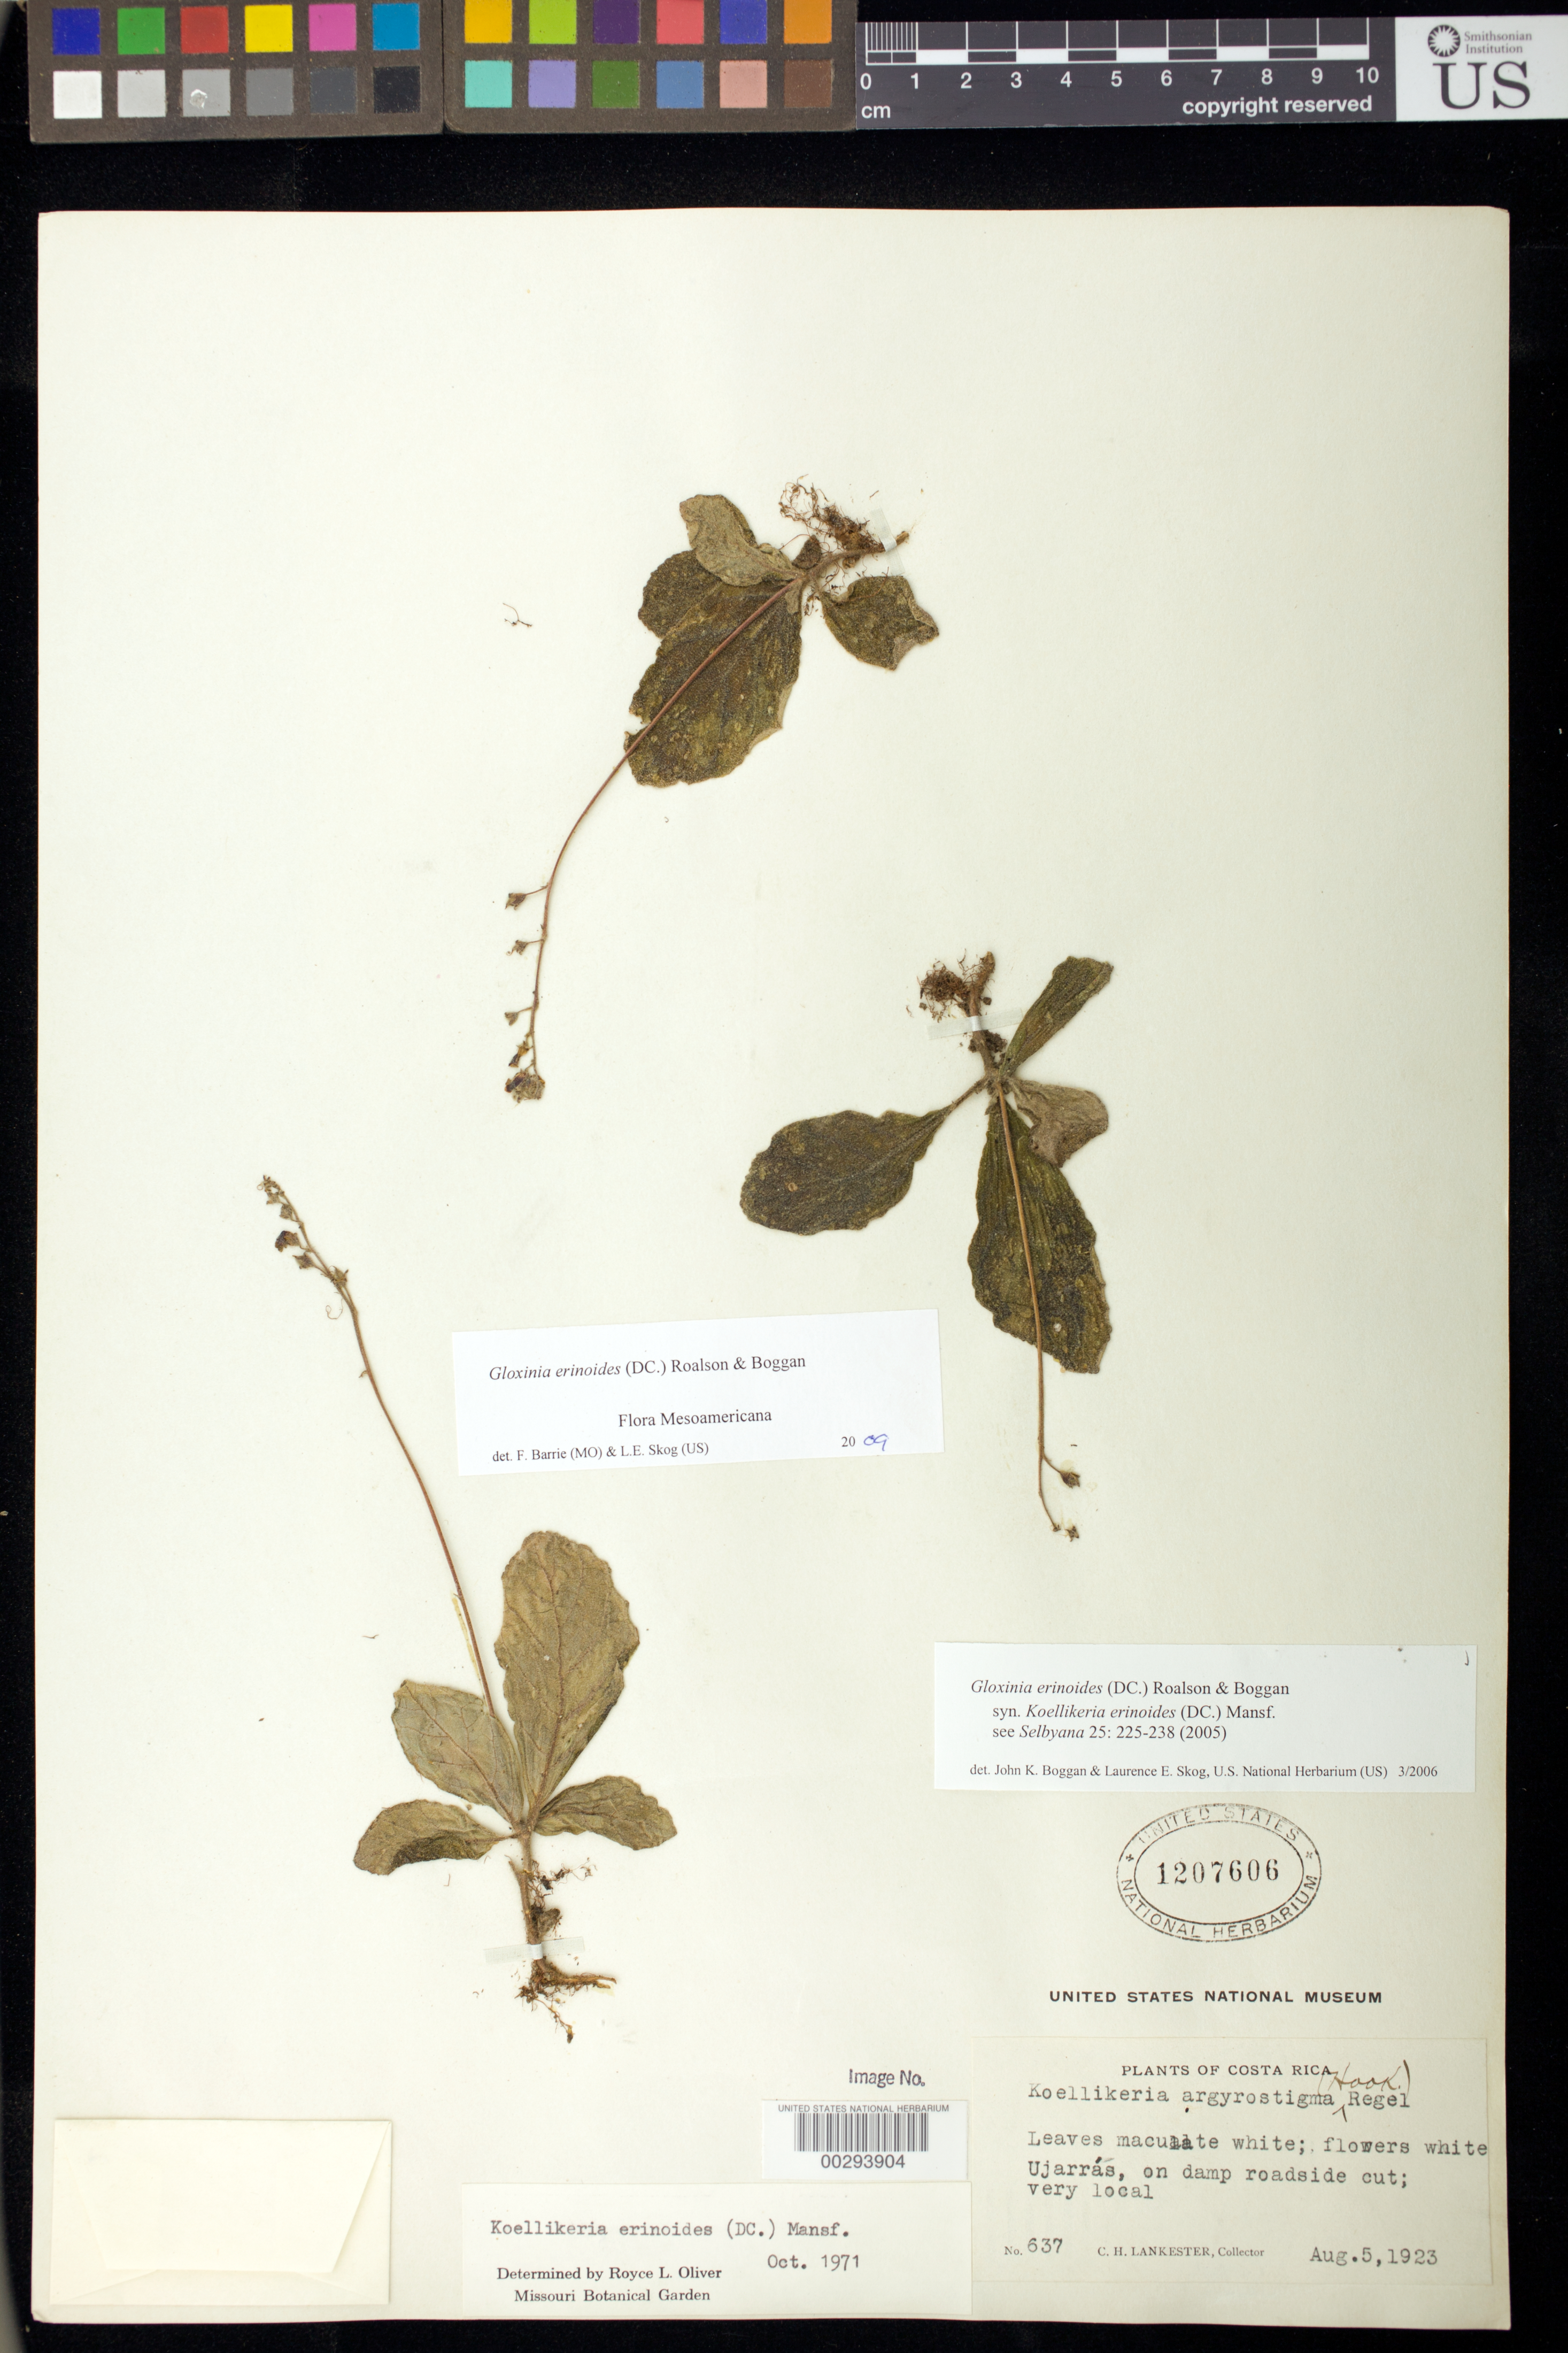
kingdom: Plantae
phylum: Tracheophyta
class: Magnoliopsida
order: Lamiales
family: Gesneriaceae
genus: Gloxinia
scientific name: Gloxinia erinoides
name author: (DC.) Roalson & Boggan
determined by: Boggan, J. K.; Skog, L. E.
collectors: C. H. Lankester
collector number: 637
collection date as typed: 05 Aug 1923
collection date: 1923-08-05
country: Costa Rica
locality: Ujarras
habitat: On damp roadside cut, very local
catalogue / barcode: US 1207606